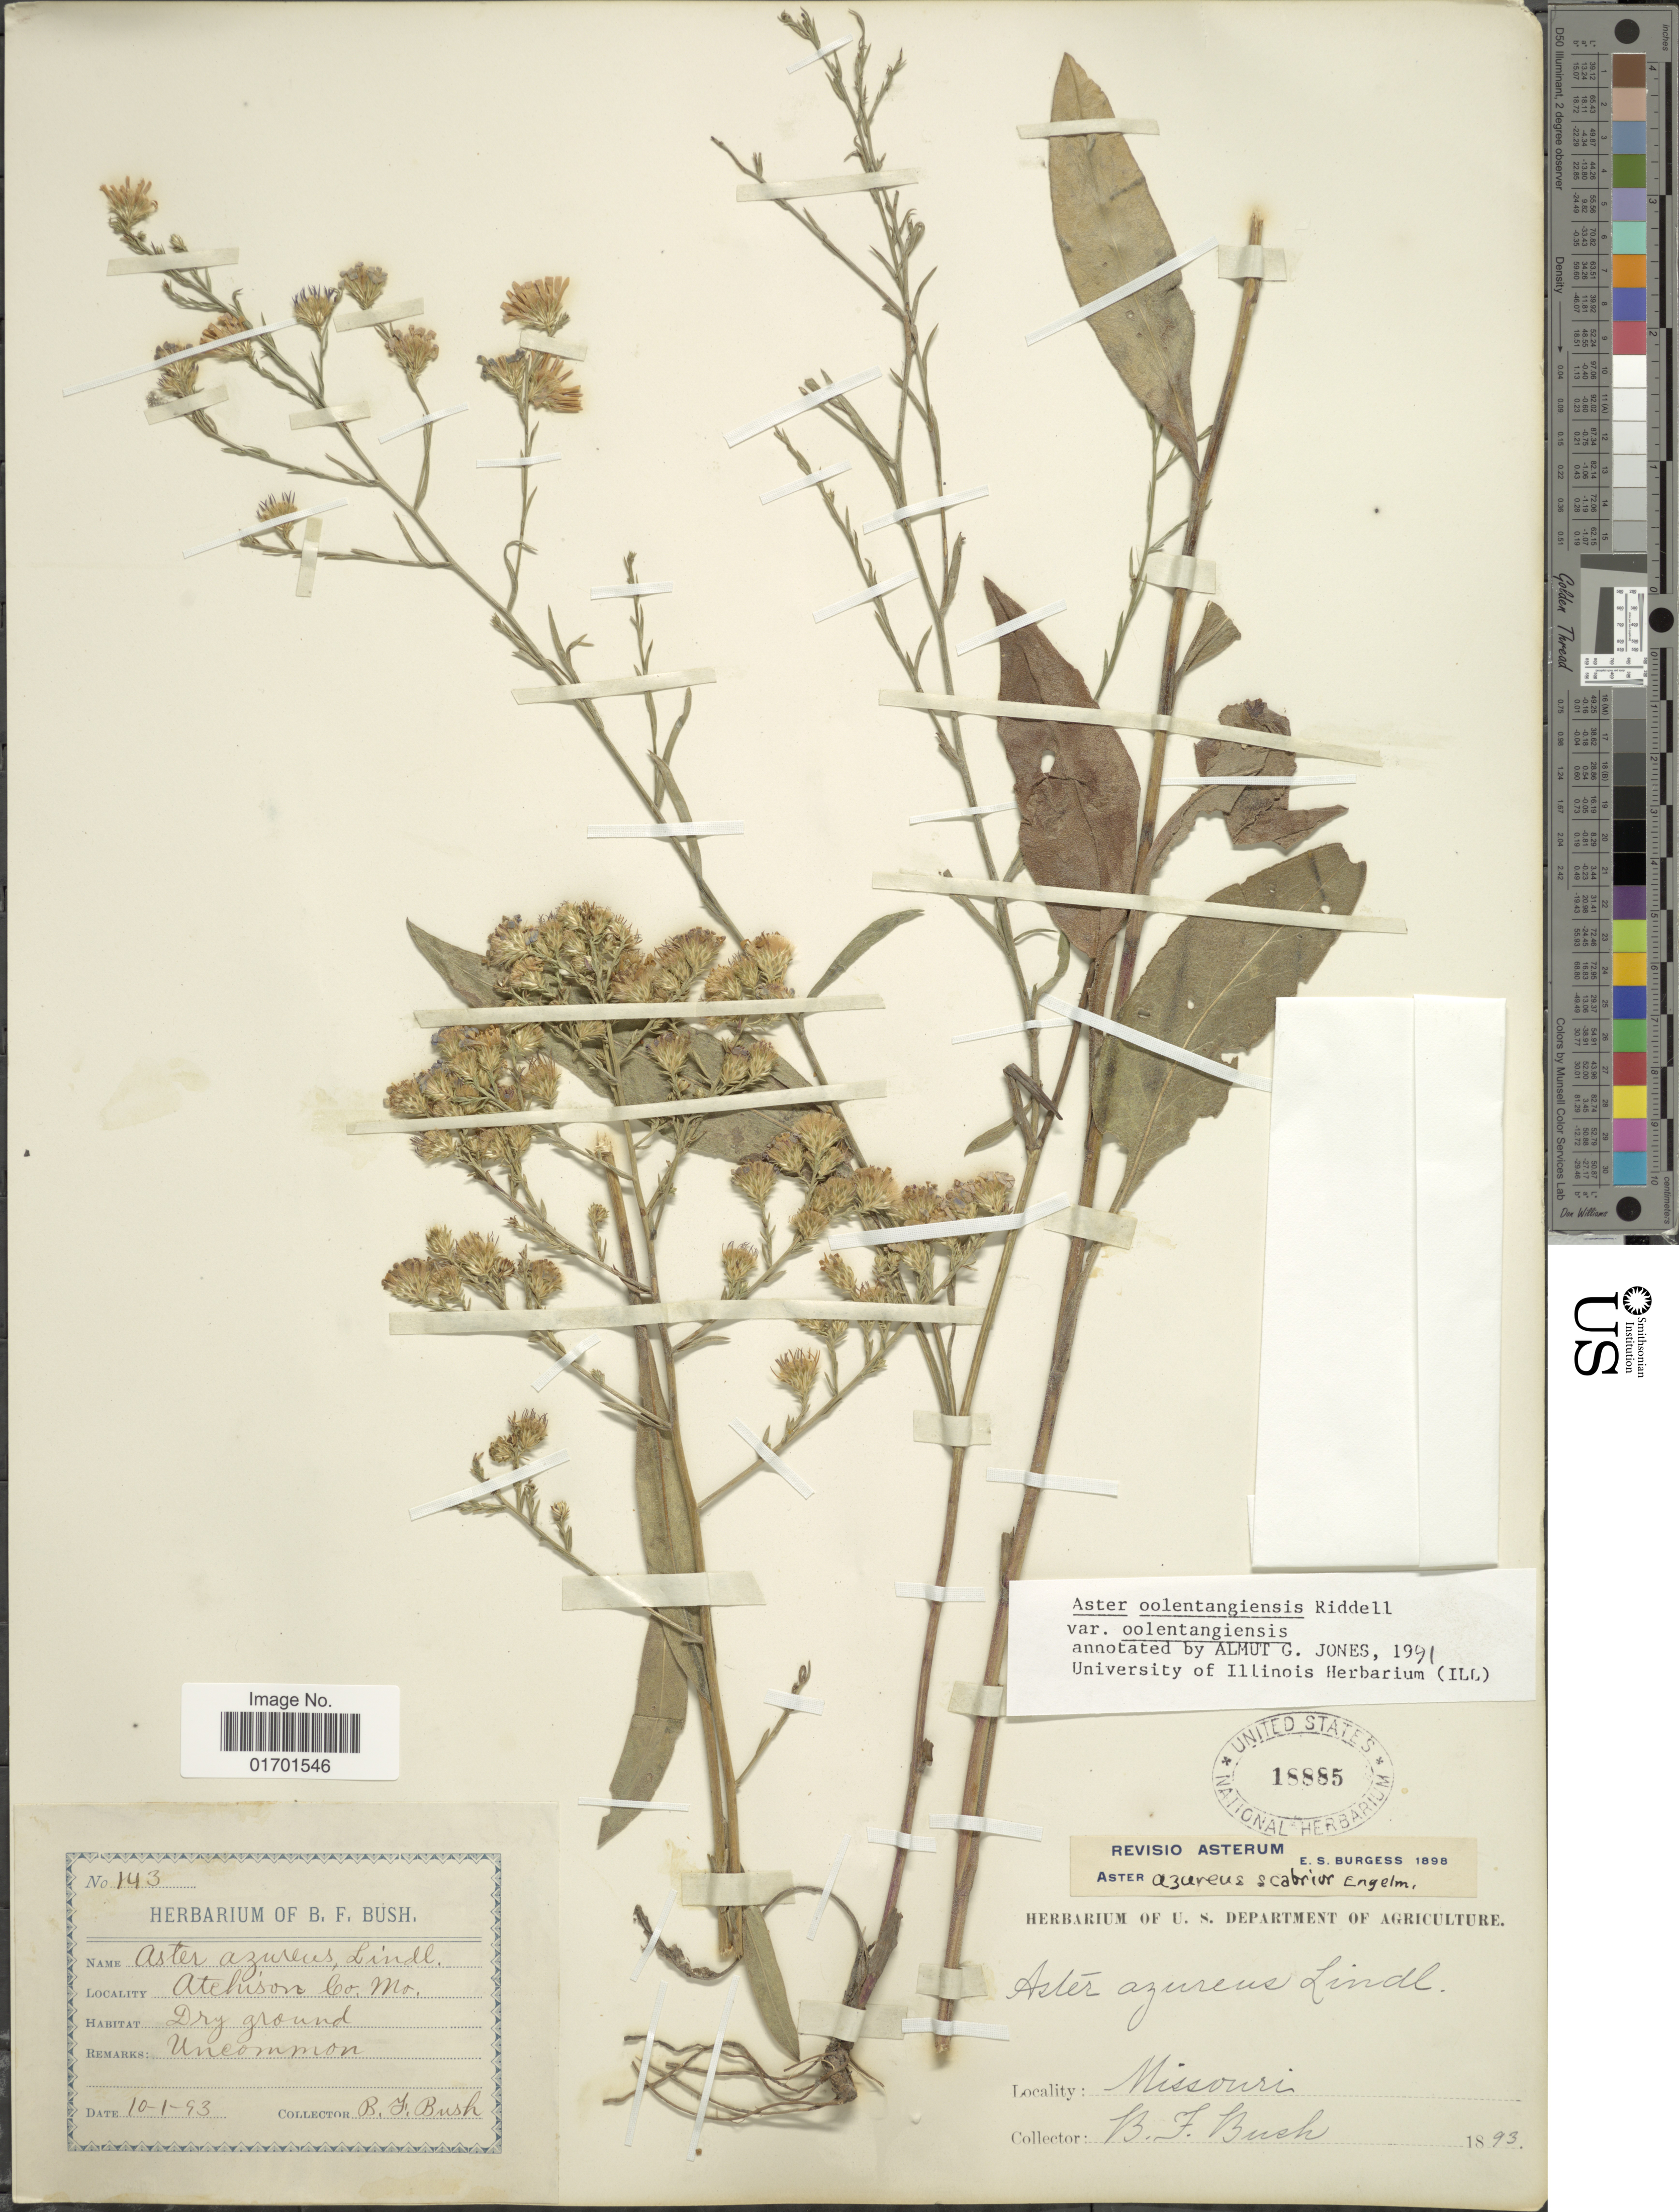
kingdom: Plantae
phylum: Tracheophyta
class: Magnoliopsida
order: Asterales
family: Asteraceae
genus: Symphyotrichum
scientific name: Symphyotrichum oolentangiense var. oolentangiense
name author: G.L. Nesom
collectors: B. F. Bush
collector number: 143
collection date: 1893-01-10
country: United States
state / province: Missouri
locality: Atchison Co.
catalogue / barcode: US 18885